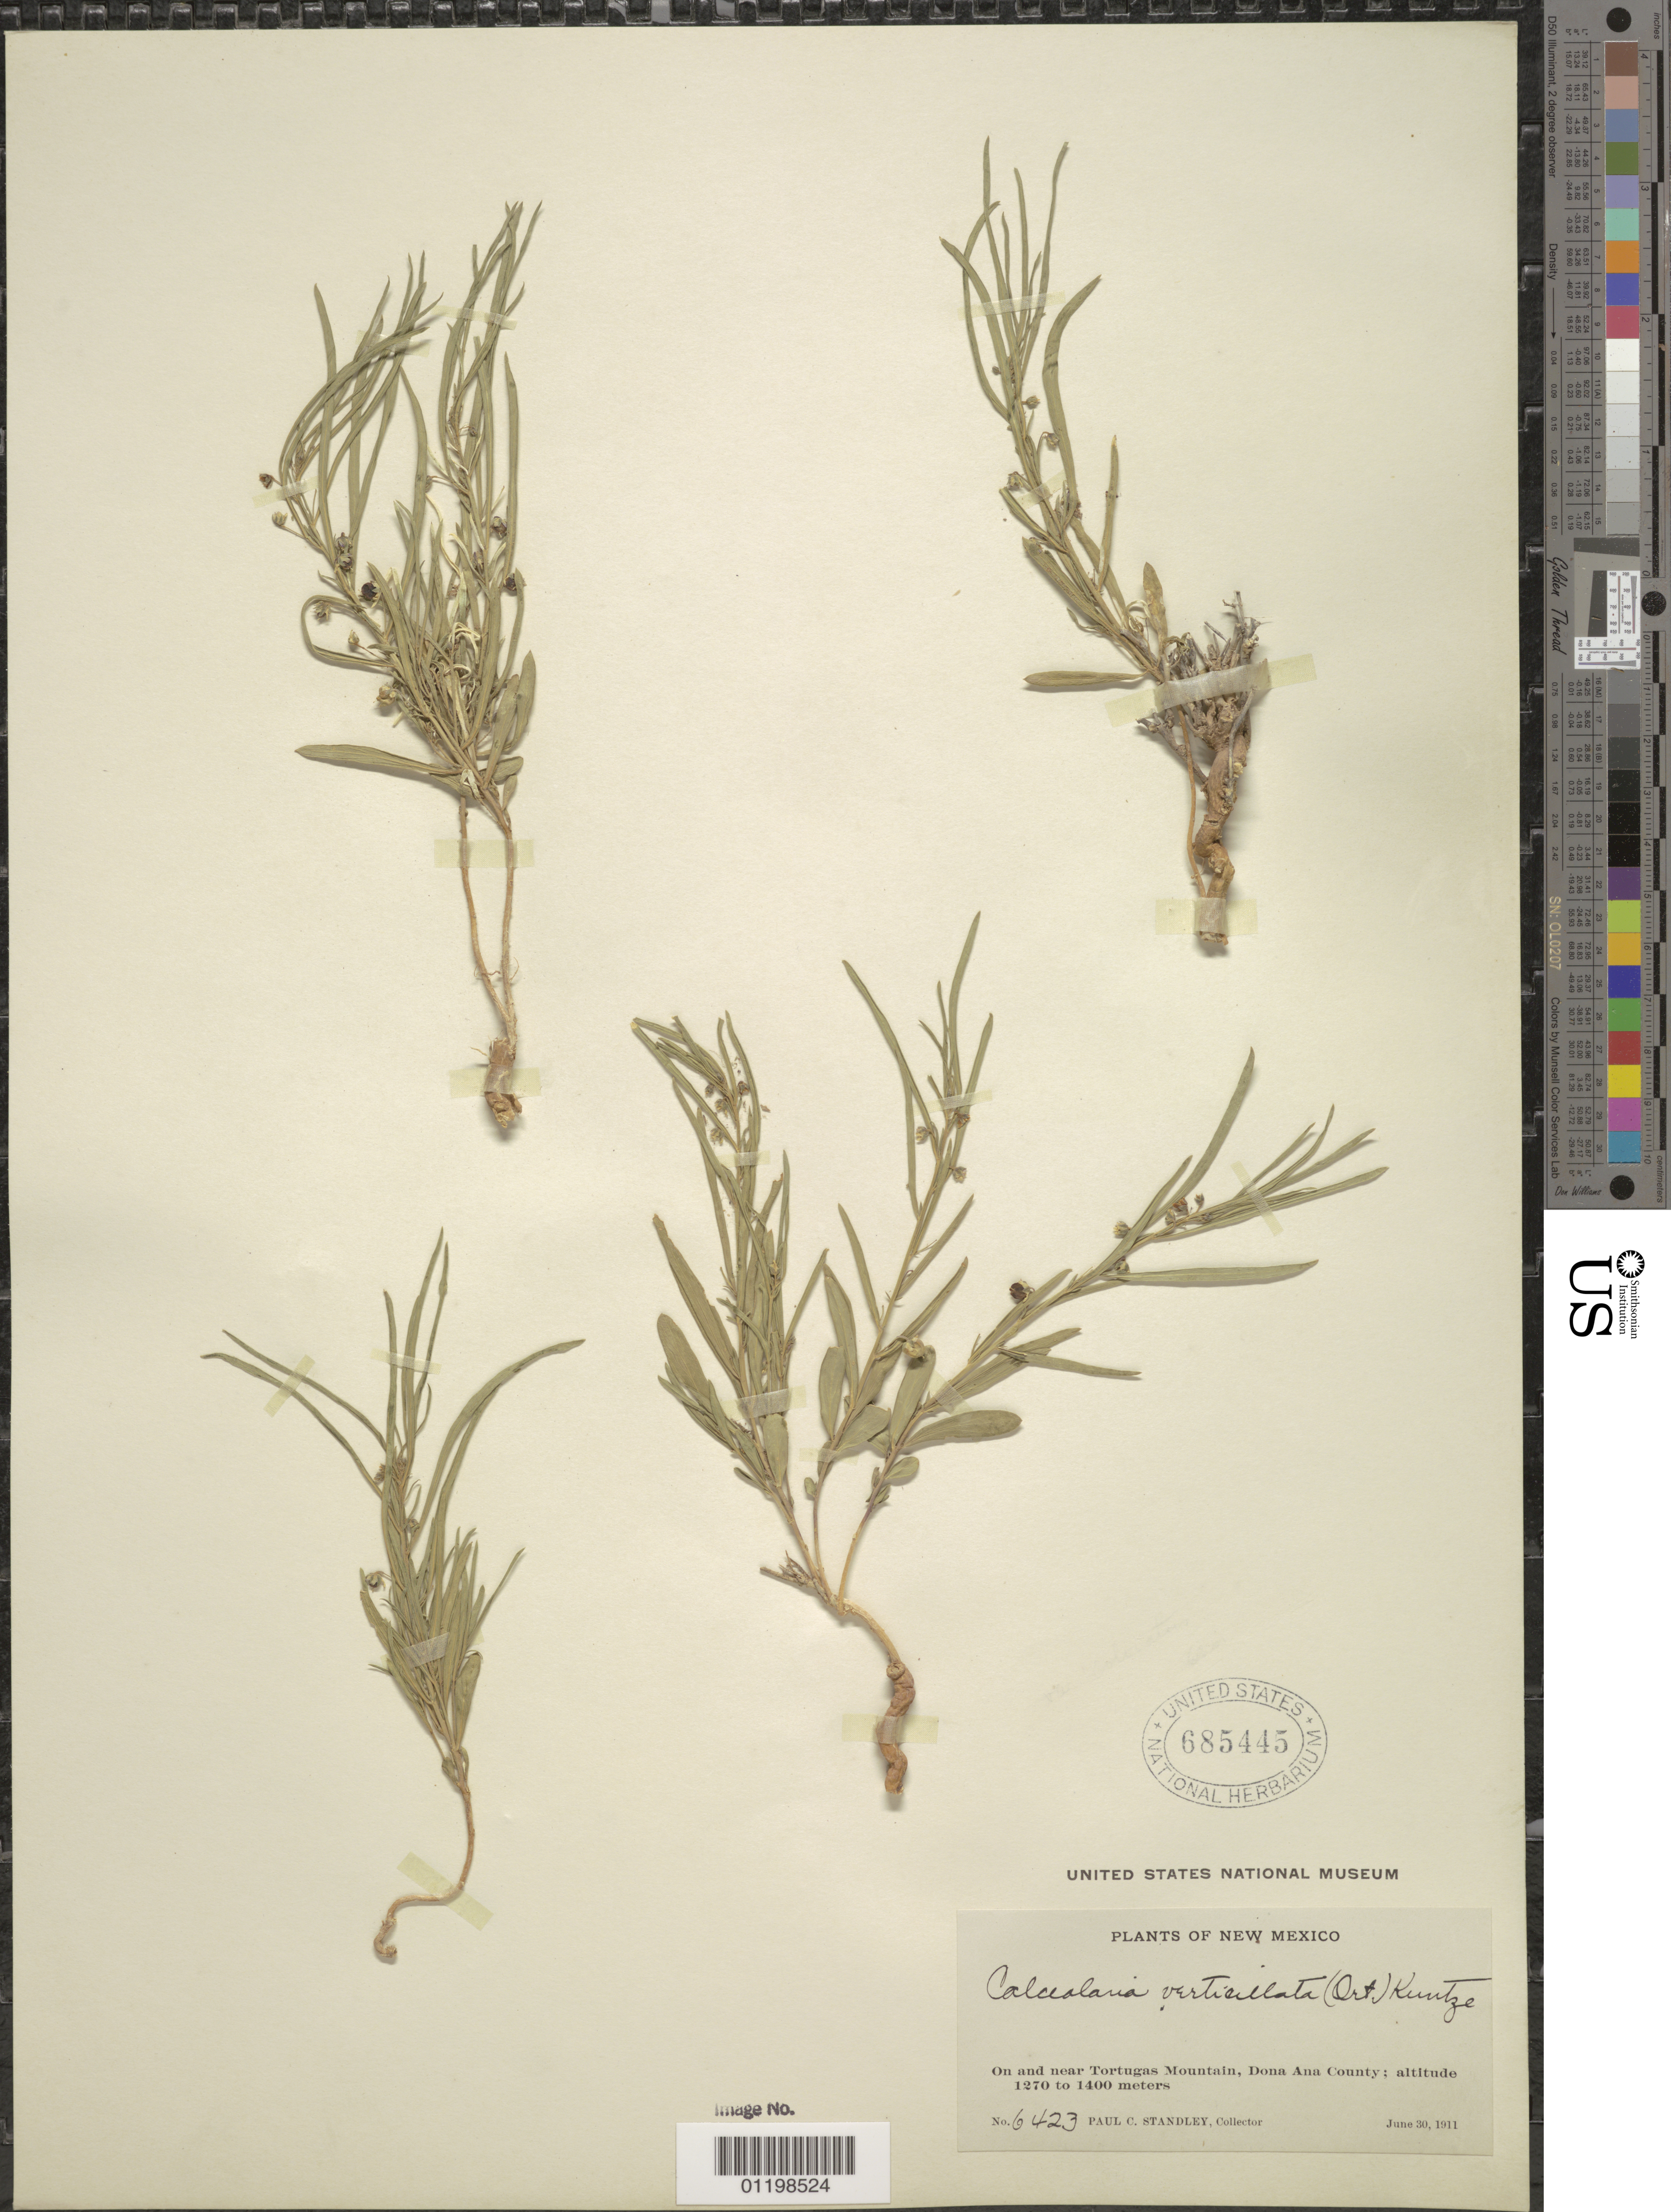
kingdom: Plantae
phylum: Tracheophyta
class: Magnoliopsida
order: Malpighiales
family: Violaceae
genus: Pombalia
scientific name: Pombalia verticillata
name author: (Ortega) Paula-Souza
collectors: P. C. Standley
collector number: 6423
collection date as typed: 30 Jun 1911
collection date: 1911-06-30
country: United States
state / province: New Mexico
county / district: Dona Ana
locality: On and near Tortugas Mountain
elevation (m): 1270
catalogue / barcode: US 685445